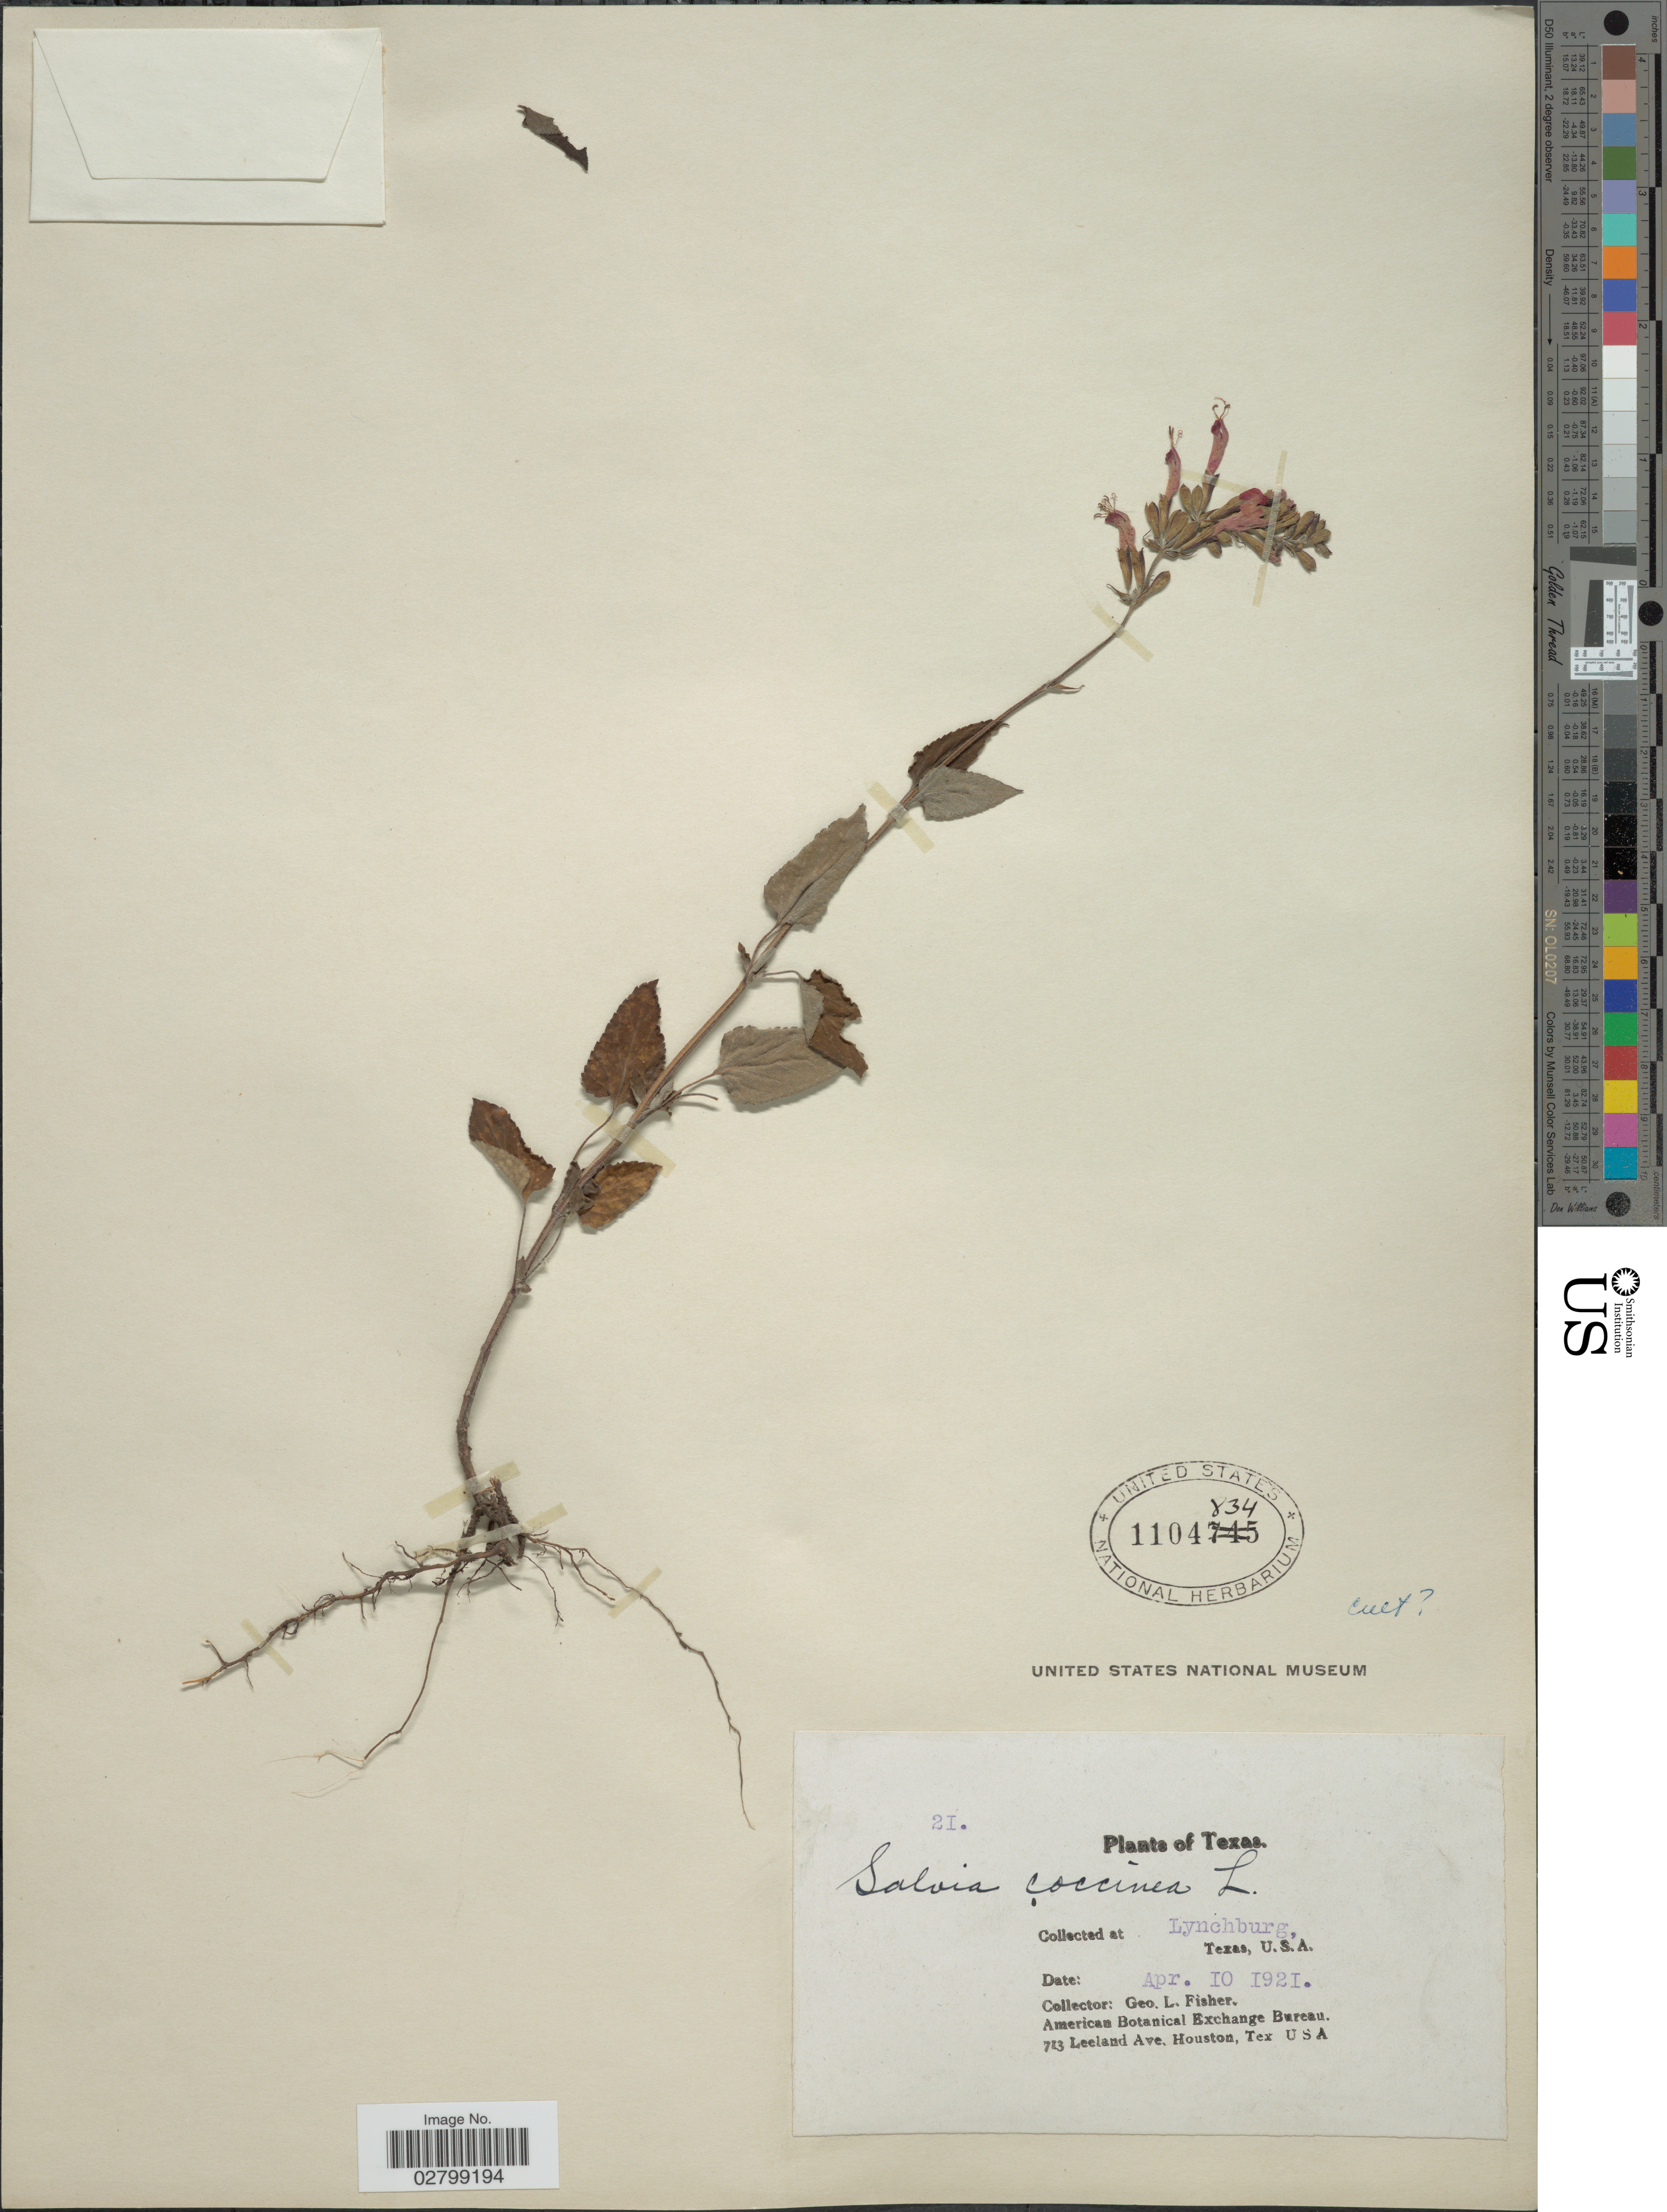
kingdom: Plantae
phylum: Tracheophyta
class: Magnoliopsida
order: Lamiales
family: Lamiaceae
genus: Salvia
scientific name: Salvia coccinea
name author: Etlinger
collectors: G. L. Fisher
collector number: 21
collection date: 1921-04-10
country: United States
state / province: Texas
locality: Lynchburg.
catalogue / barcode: US 1104834